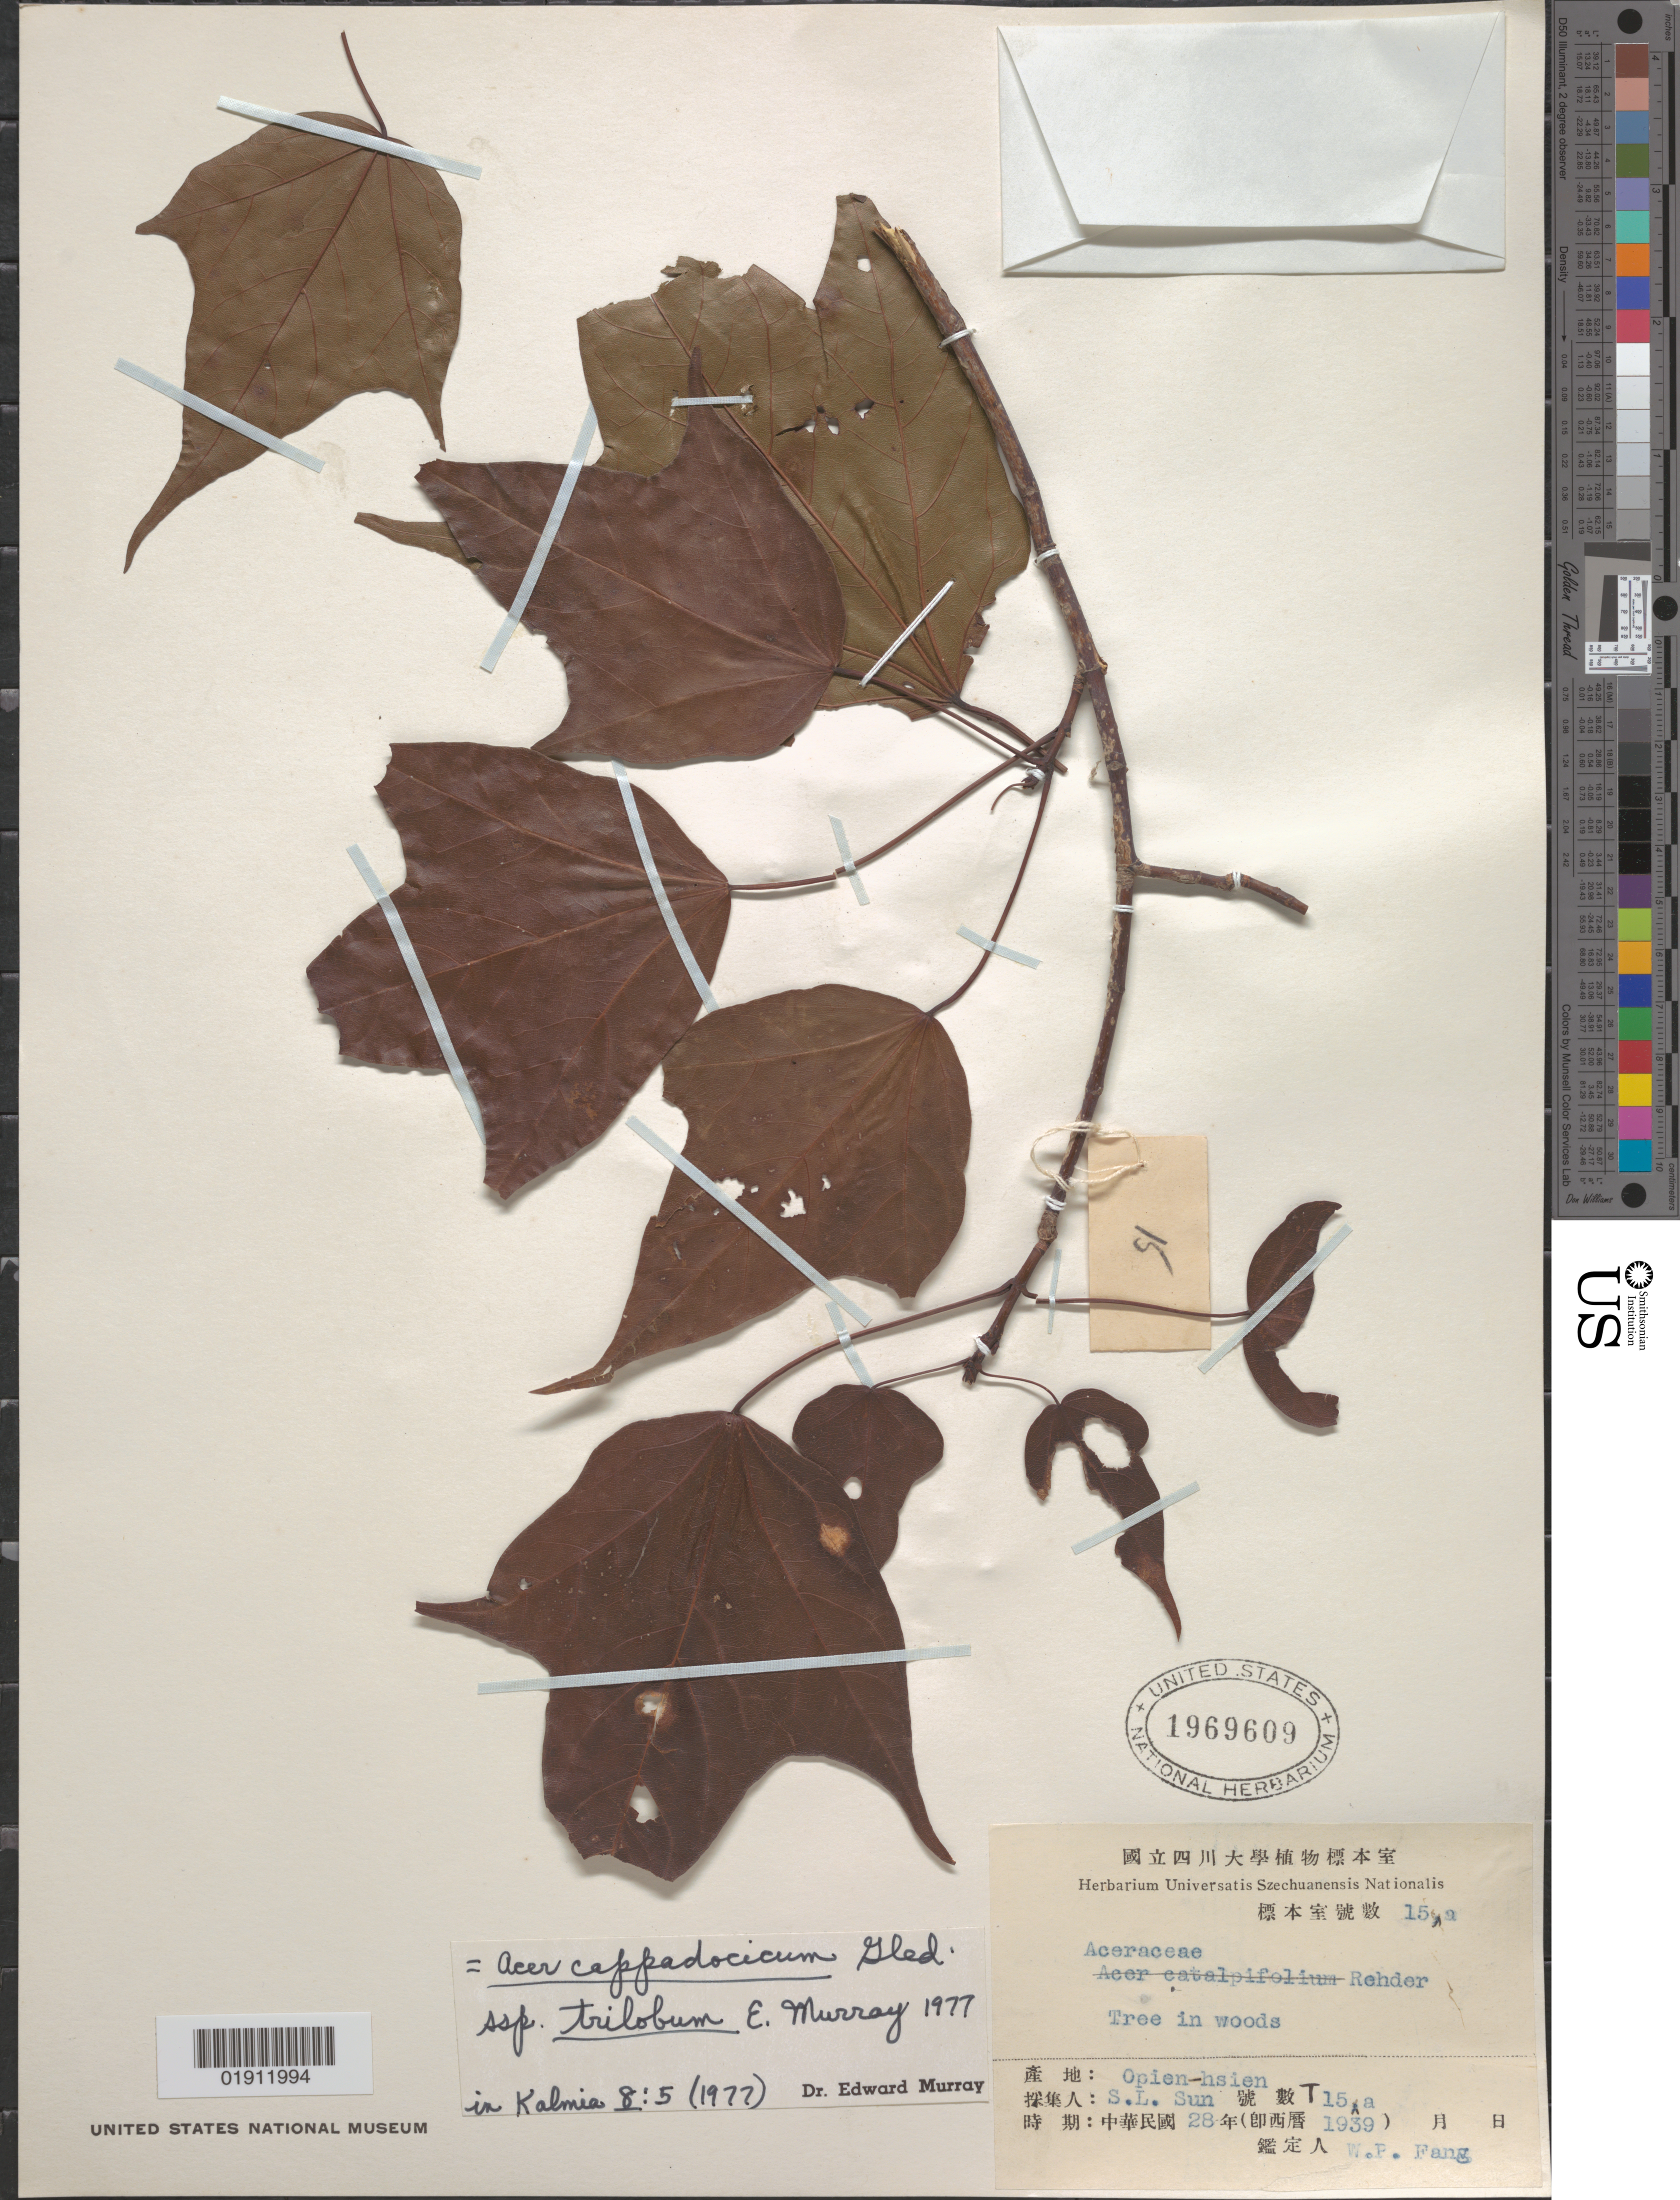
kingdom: Plantae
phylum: Tracheophyta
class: Magnoliopsida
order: Sapindales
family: Sapindaceae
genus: Acer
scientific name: Acer cappadocicum subsp. trilobum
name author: A.E. Murray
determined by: Murray, Edward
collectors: W. P. Fang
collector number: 15 a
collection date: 1939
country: China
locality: Opien-hsien [Sichuan ?]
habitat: In woods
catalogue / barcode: US 1969609